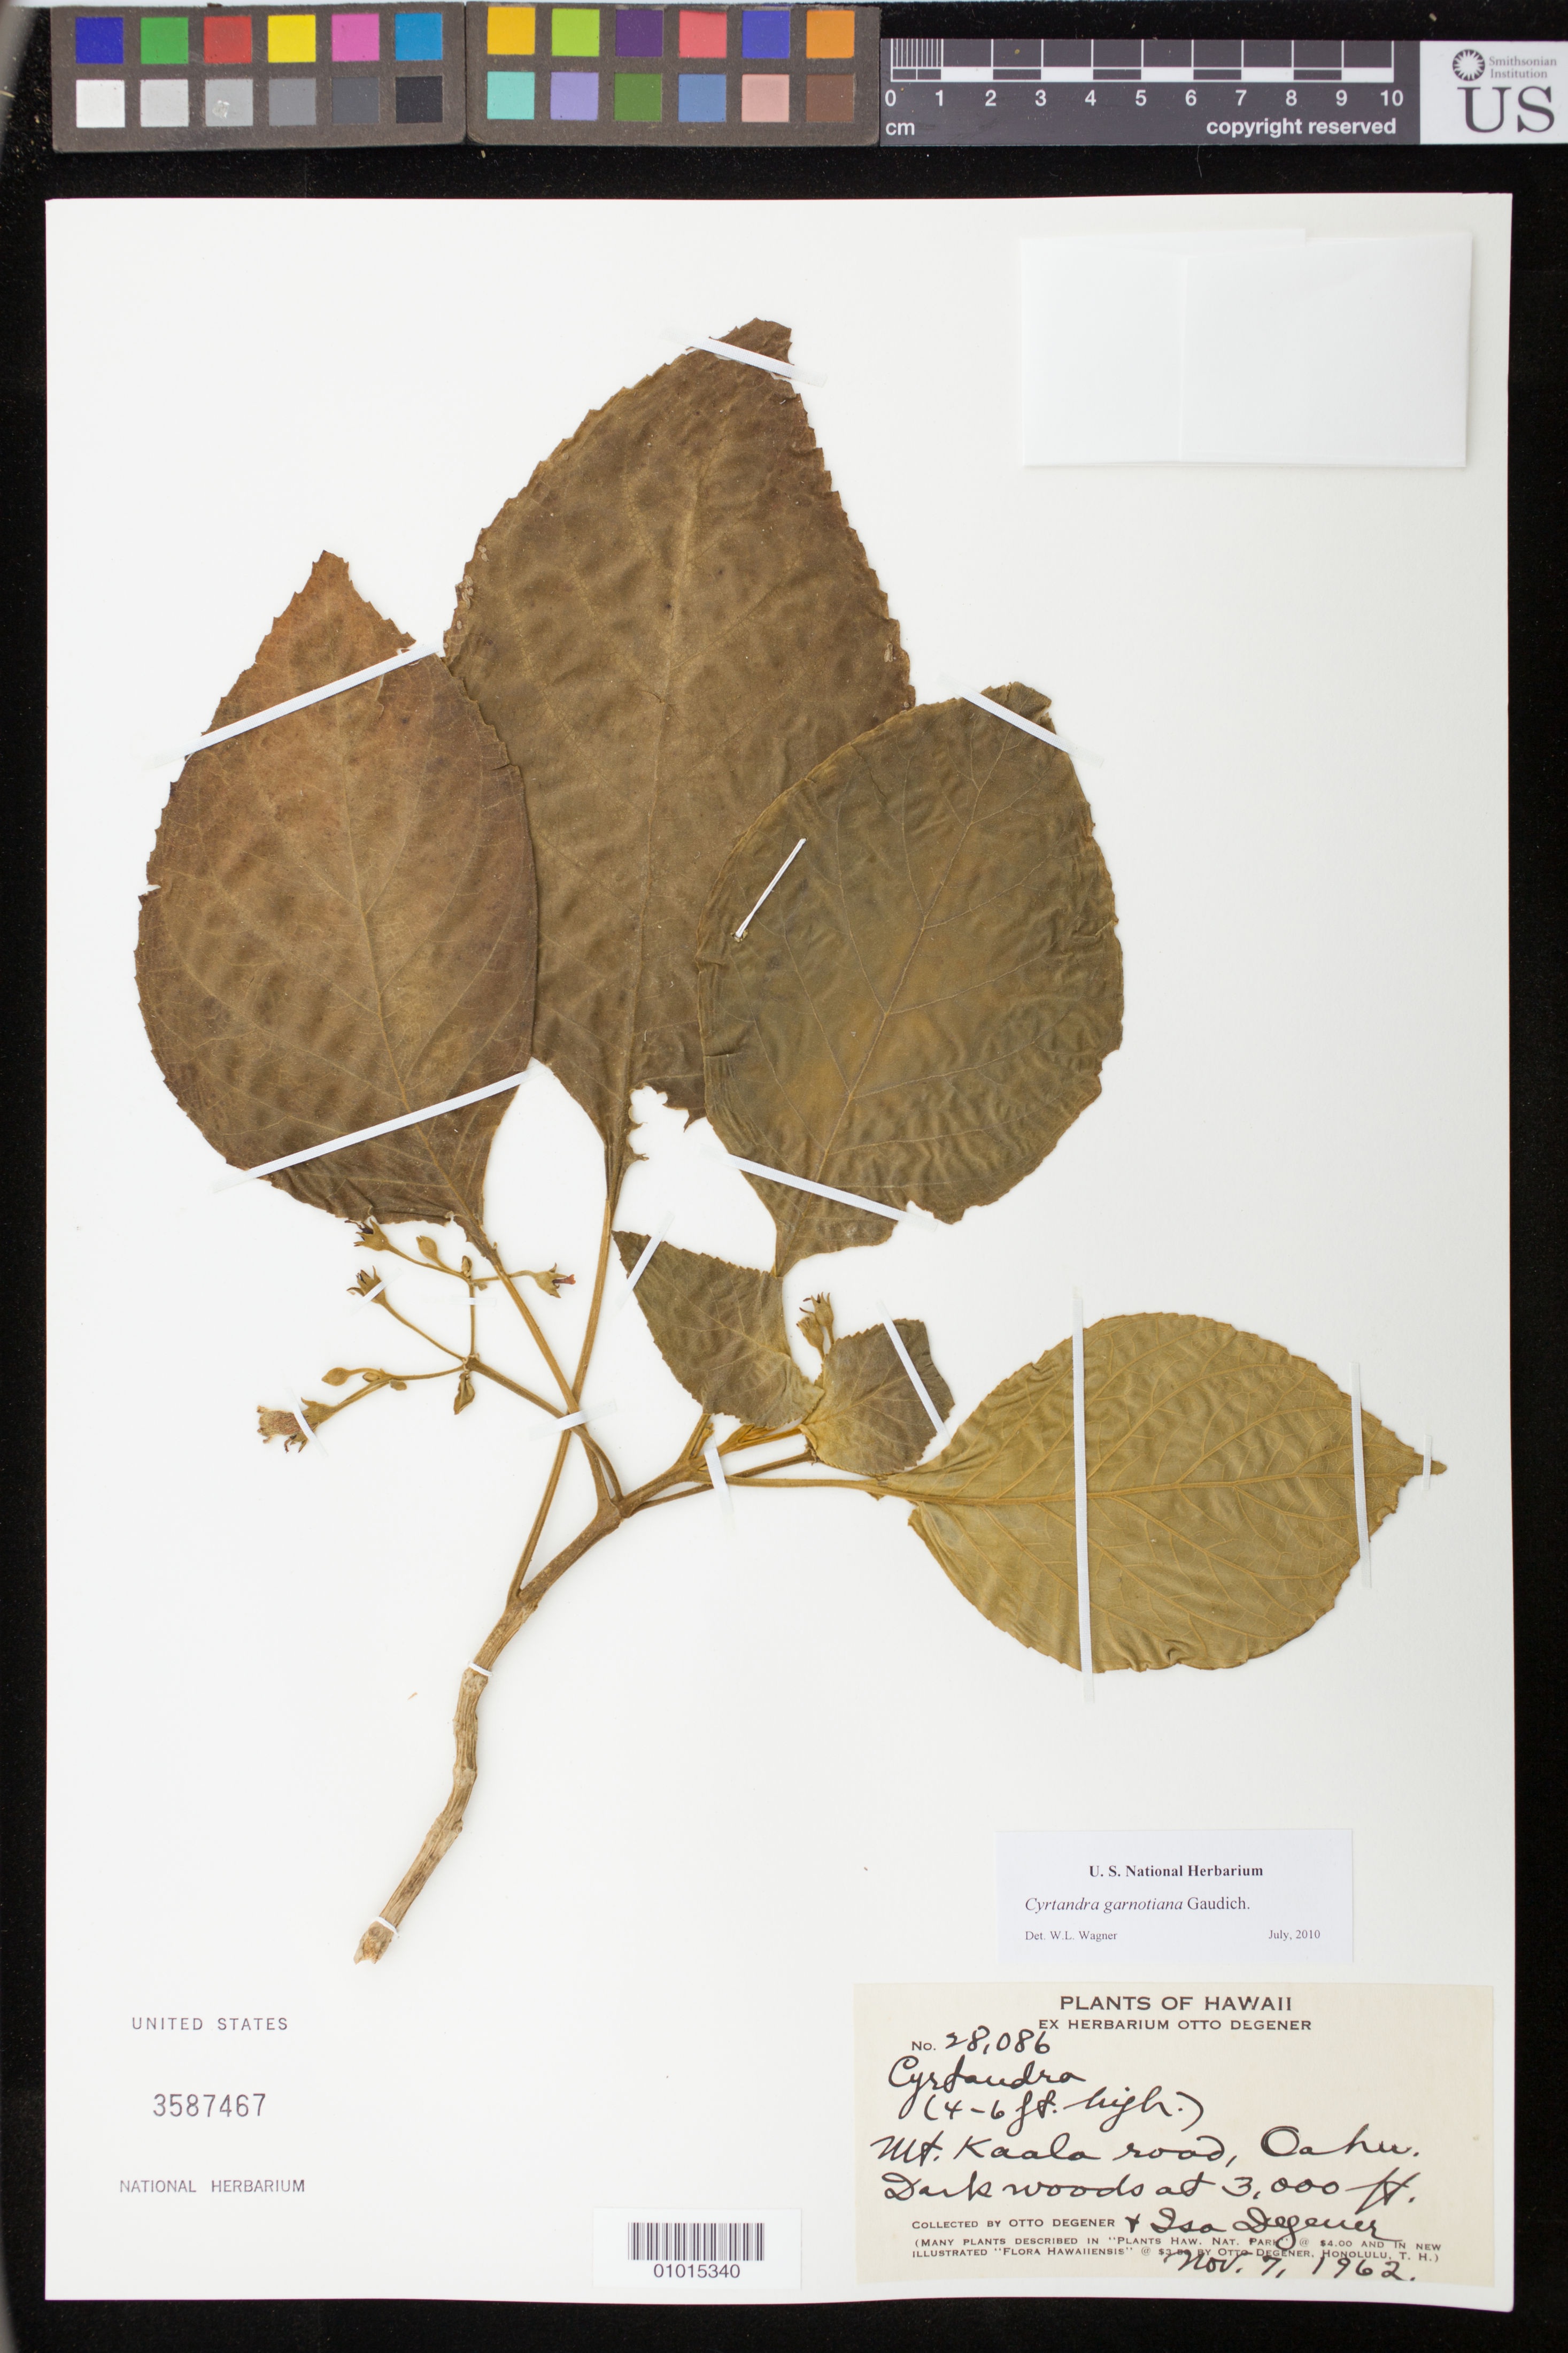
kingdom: Plantae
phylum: Tracheophyta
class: Magnoliopsida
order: Lamiales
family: Gesneriaceae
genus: Cyrtandra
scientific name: Cyrtandra garnotiana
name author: Gaudich.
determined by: Wagner, W. L., (BOT), Smithsonian Institution - National Museum of Natural History (UNITED STATES)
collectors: O. Degener & I. Degener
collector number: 28086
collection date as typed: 7 Nov 1962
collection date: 1962-11-07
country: United States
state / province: Hawaii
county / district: Honolulu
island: Oahu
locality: Dark woods at Mt, Kaala rd.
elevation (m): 914.4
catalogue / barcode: US 3587467